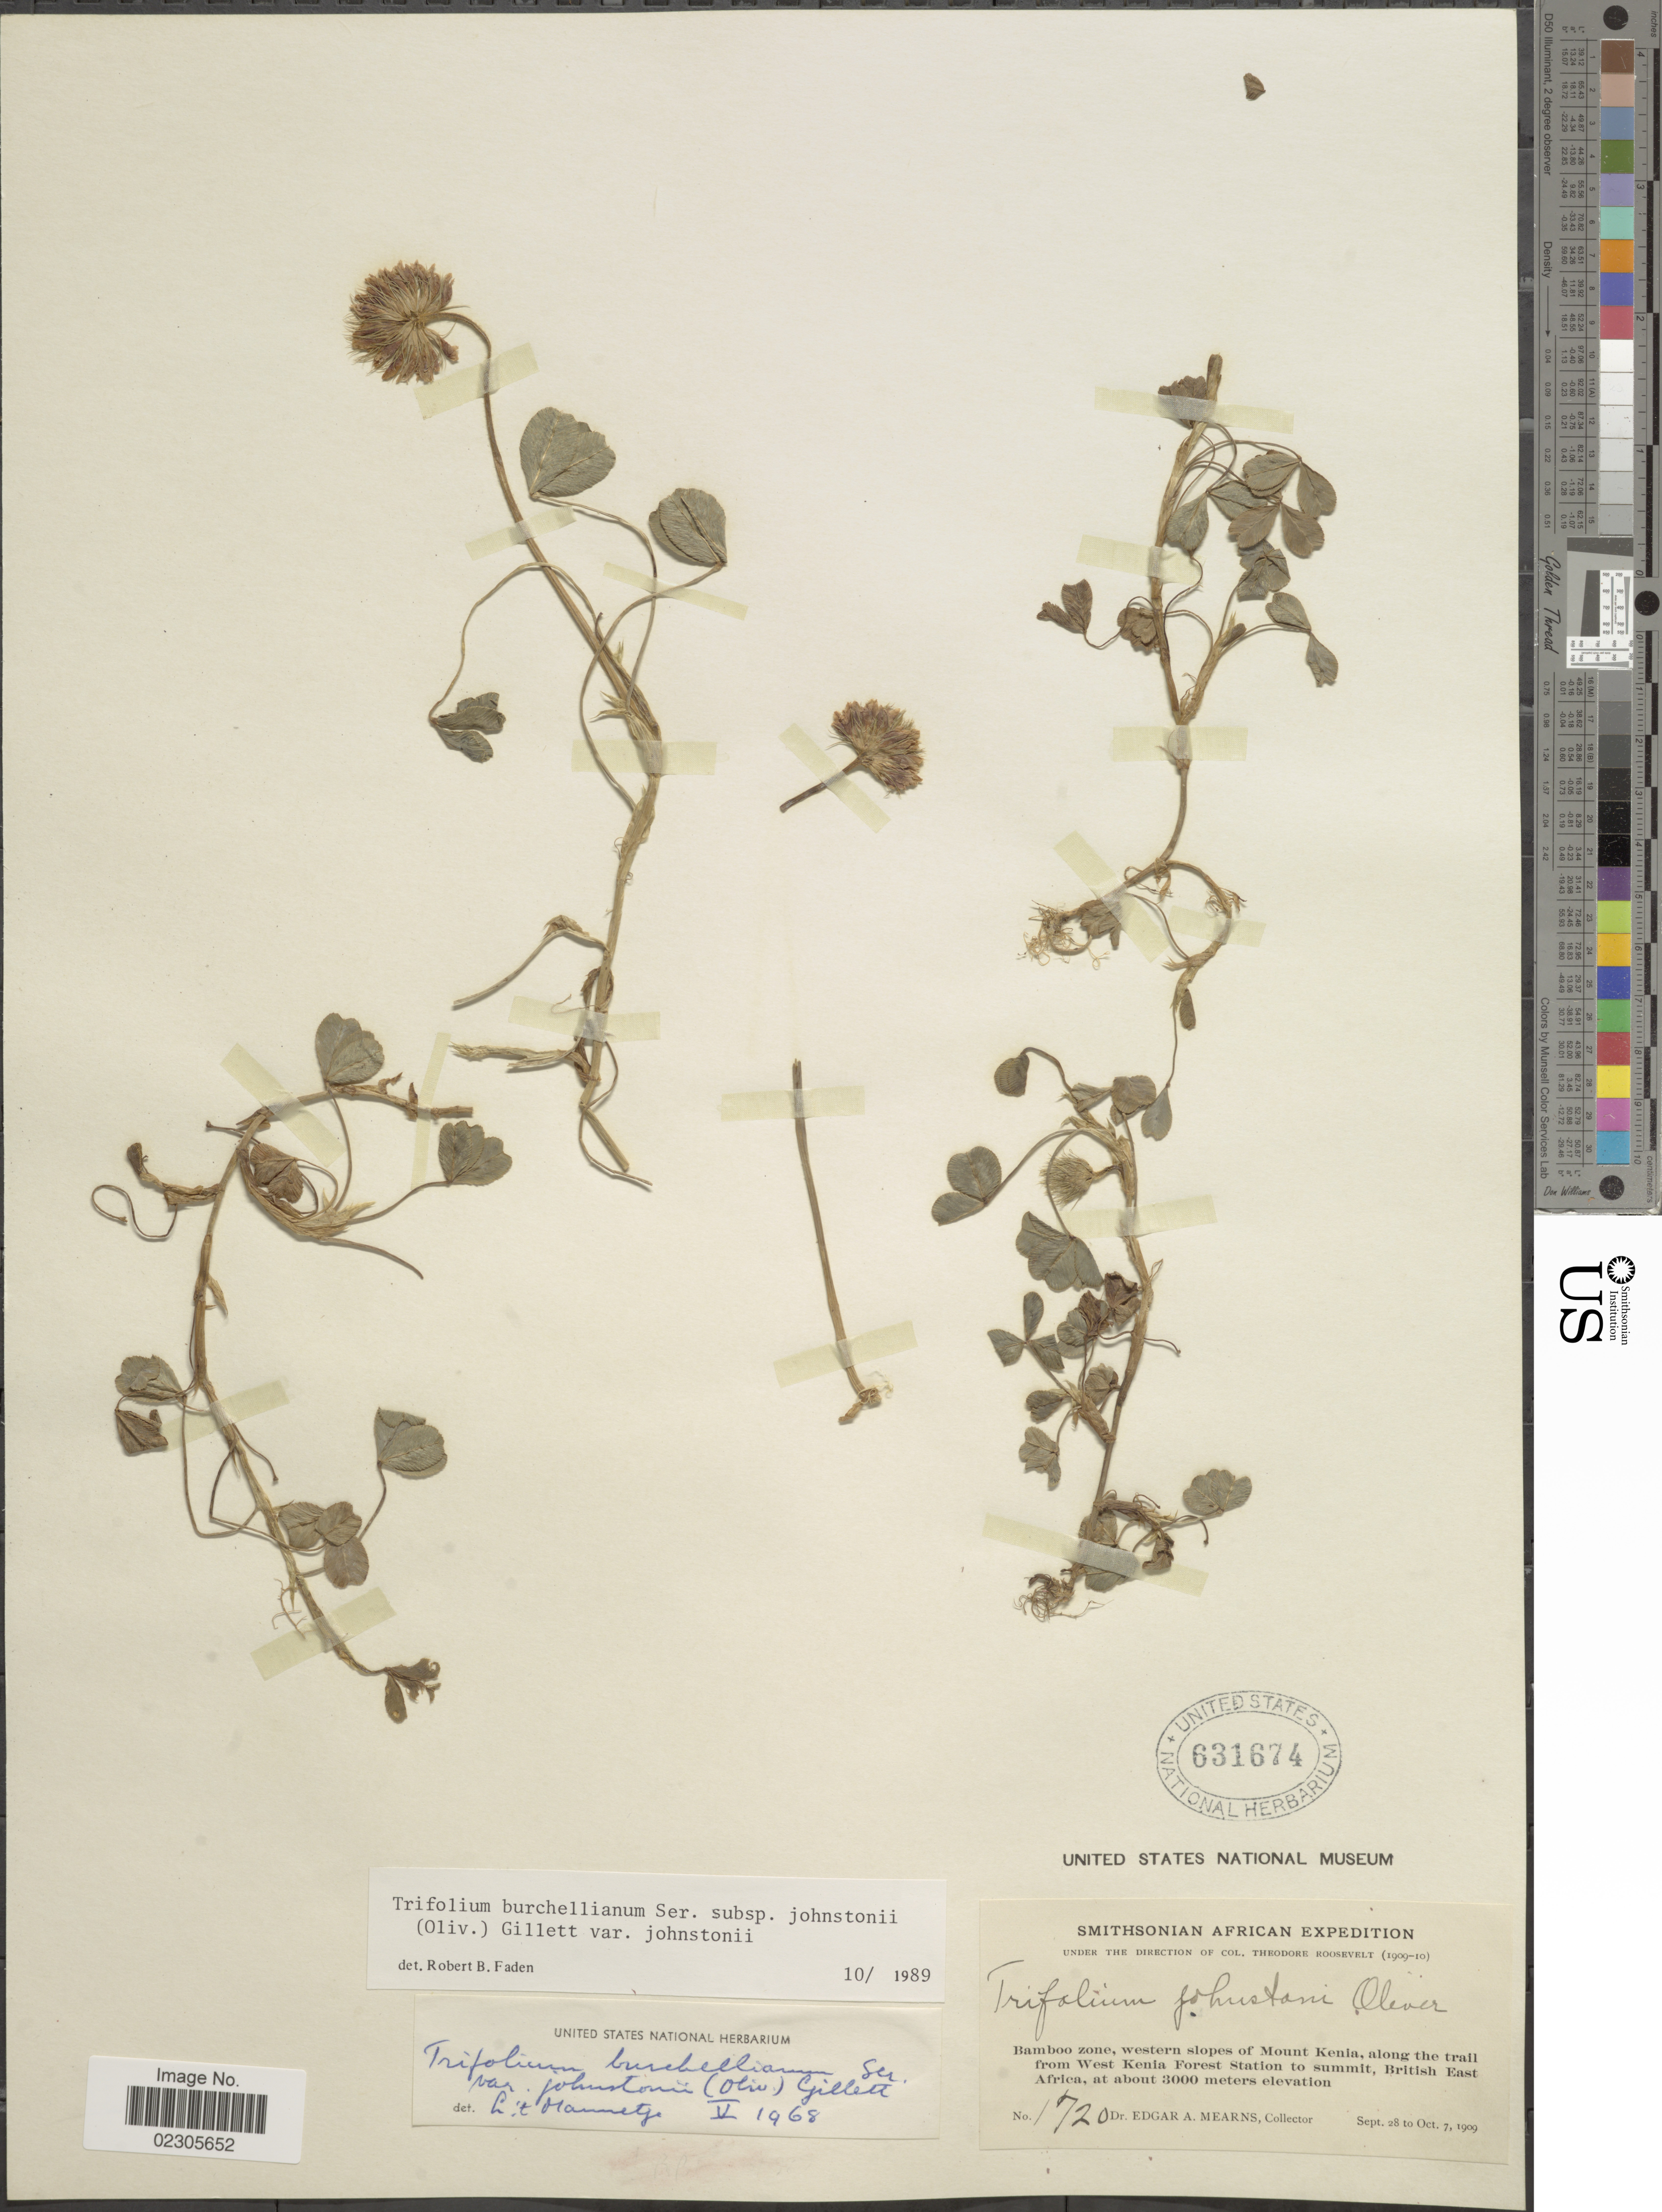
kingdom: Plantae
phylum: Tracheophyta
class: Magnoliopsida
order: Fabales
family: Fabaceae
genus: Trifolium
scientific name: Trifolium burchellianum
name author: Ser.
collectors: E. A. Mearns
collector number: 1720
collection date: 1909-09-28/1909-10-07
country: Kenya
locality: Bamboo zone, western slopes of Mount Kenia, along trail from West Kenia Forest Station to summit, British East Africa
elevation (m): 3000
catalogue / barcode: US 631674